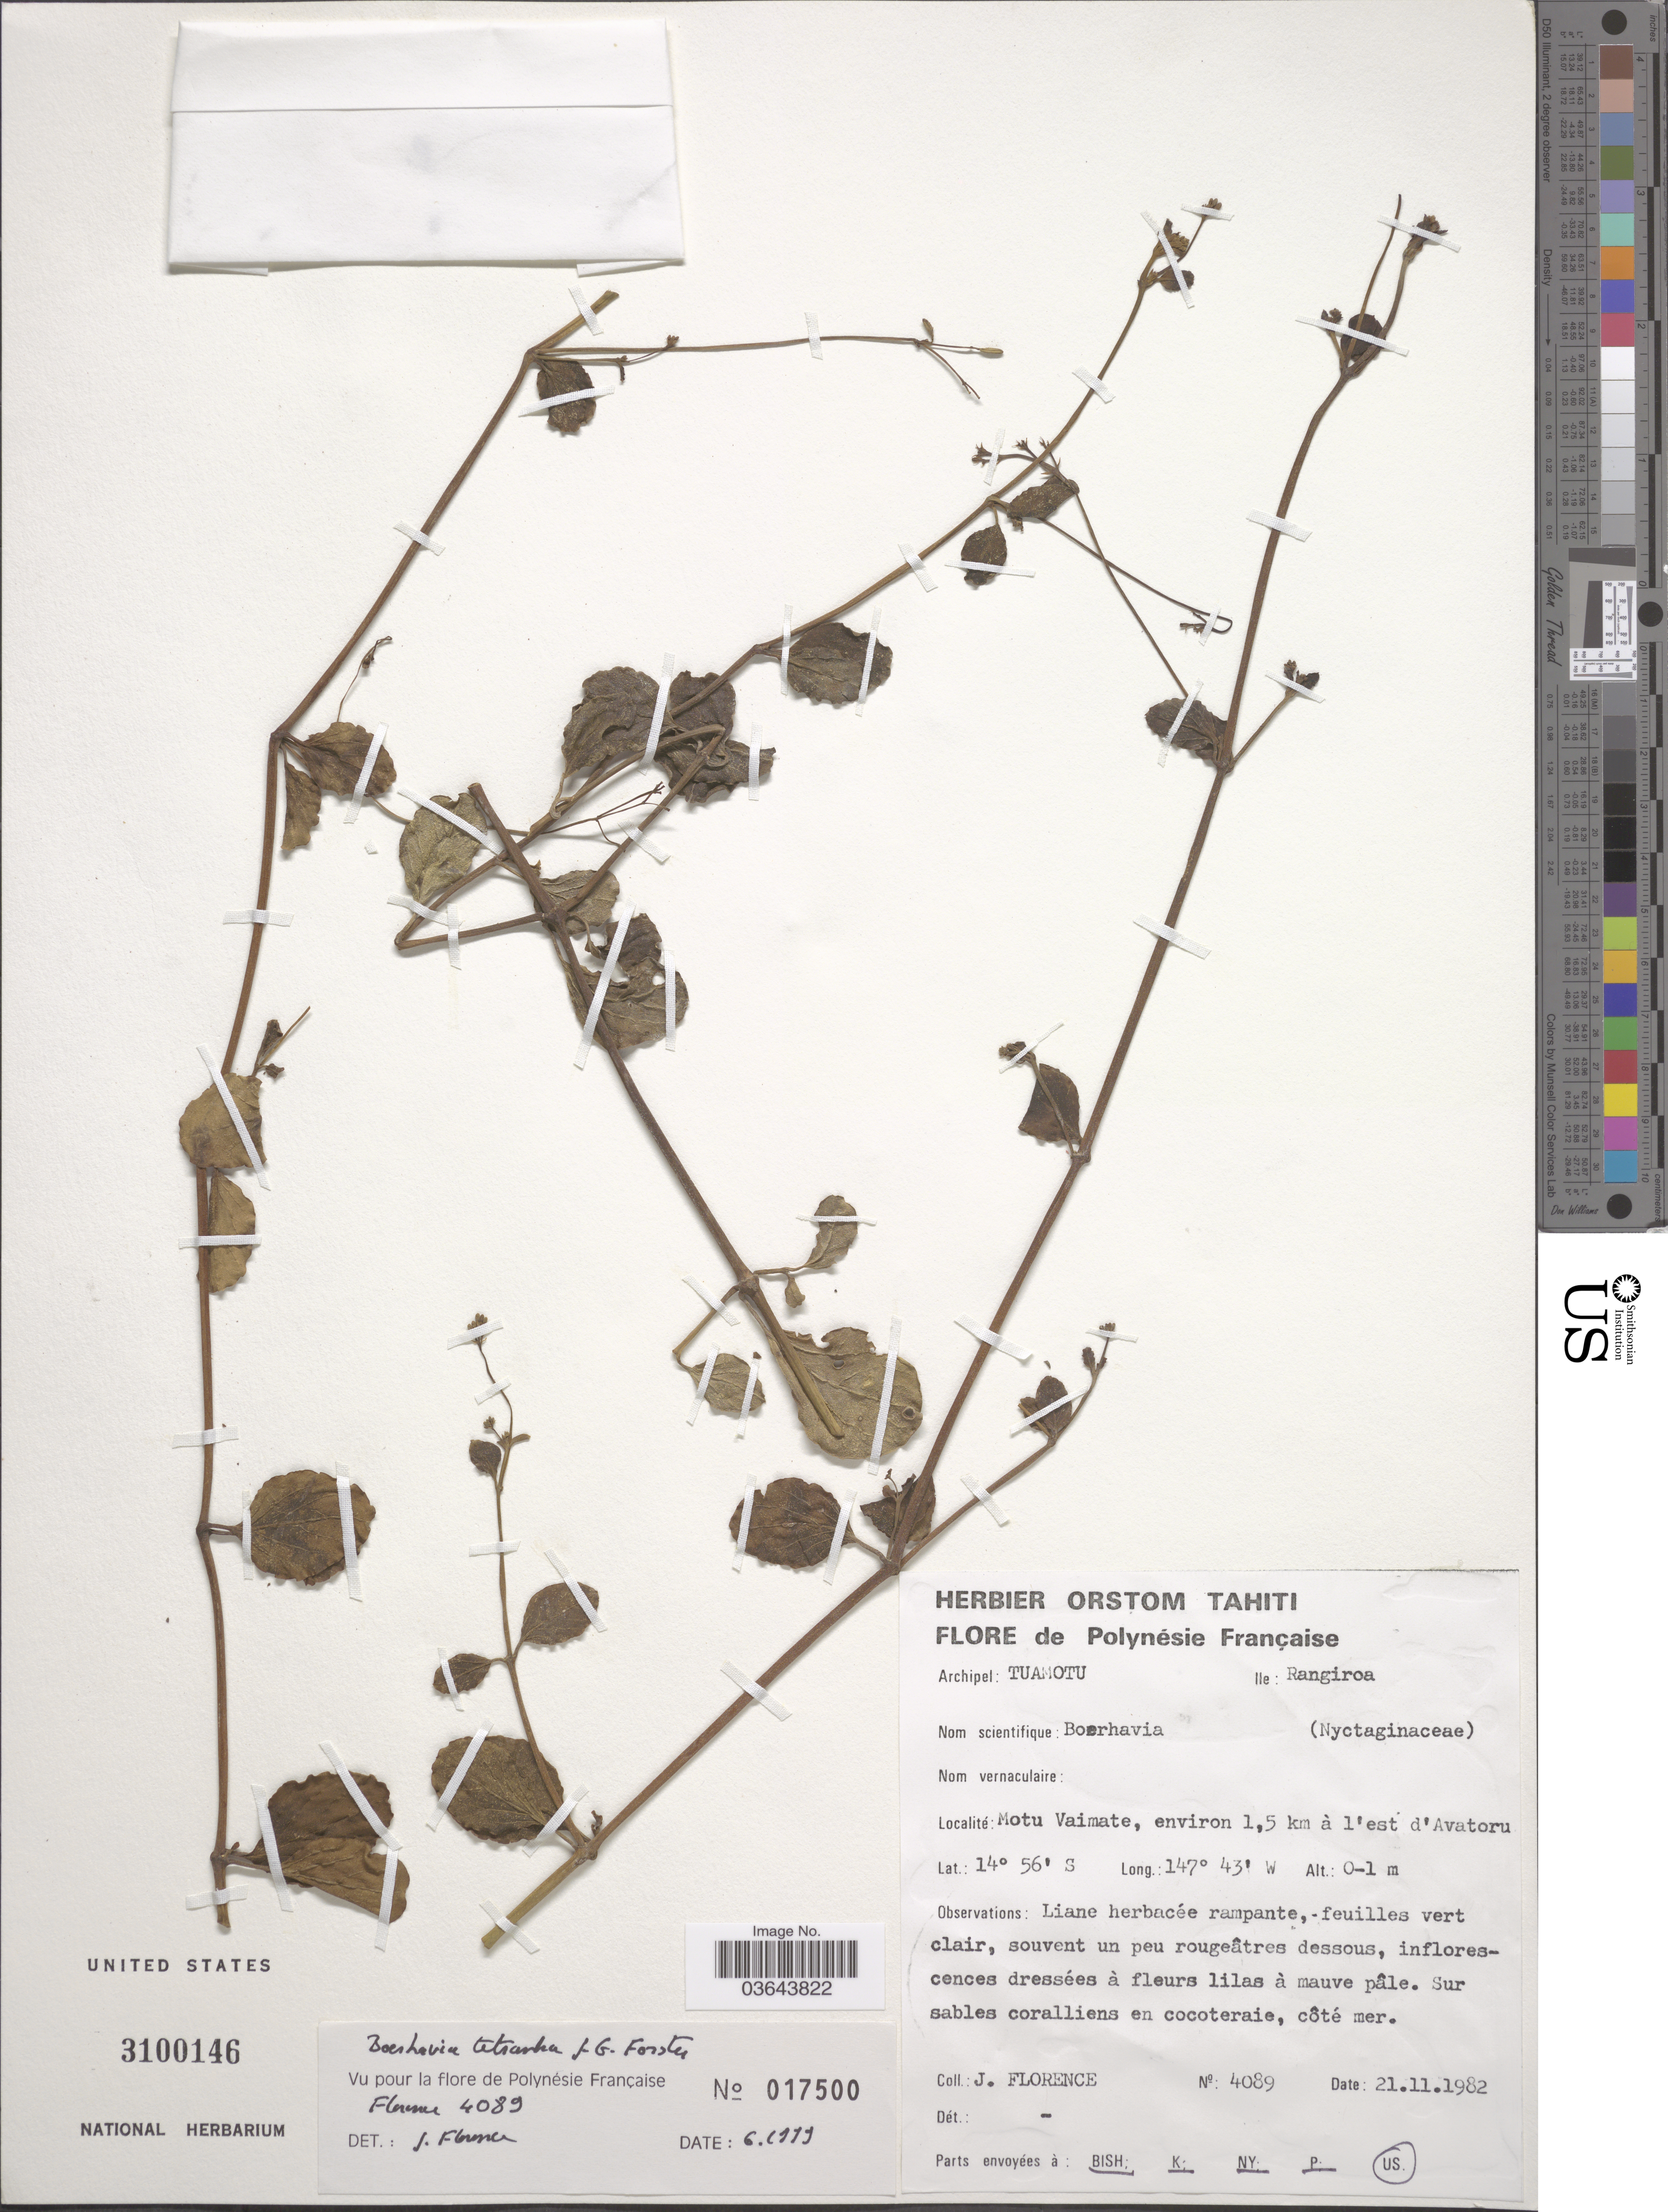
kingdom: Plantae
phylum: Tracheophyta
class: Magnoliopsida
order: Caryophyllales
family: Nyctaginaceae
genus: Boerhavia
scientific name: Boerhavia tetrandra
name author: G. Forst.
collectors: J. Florence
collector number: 4089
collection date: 1982-11-21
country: French Polynesia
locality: Archipel: Tuamotu. Ile: Rangiroa. Motu Vaimate, environ 1.5 km à l'est d'Avatoru.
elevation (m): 0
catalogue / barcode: US 3100146